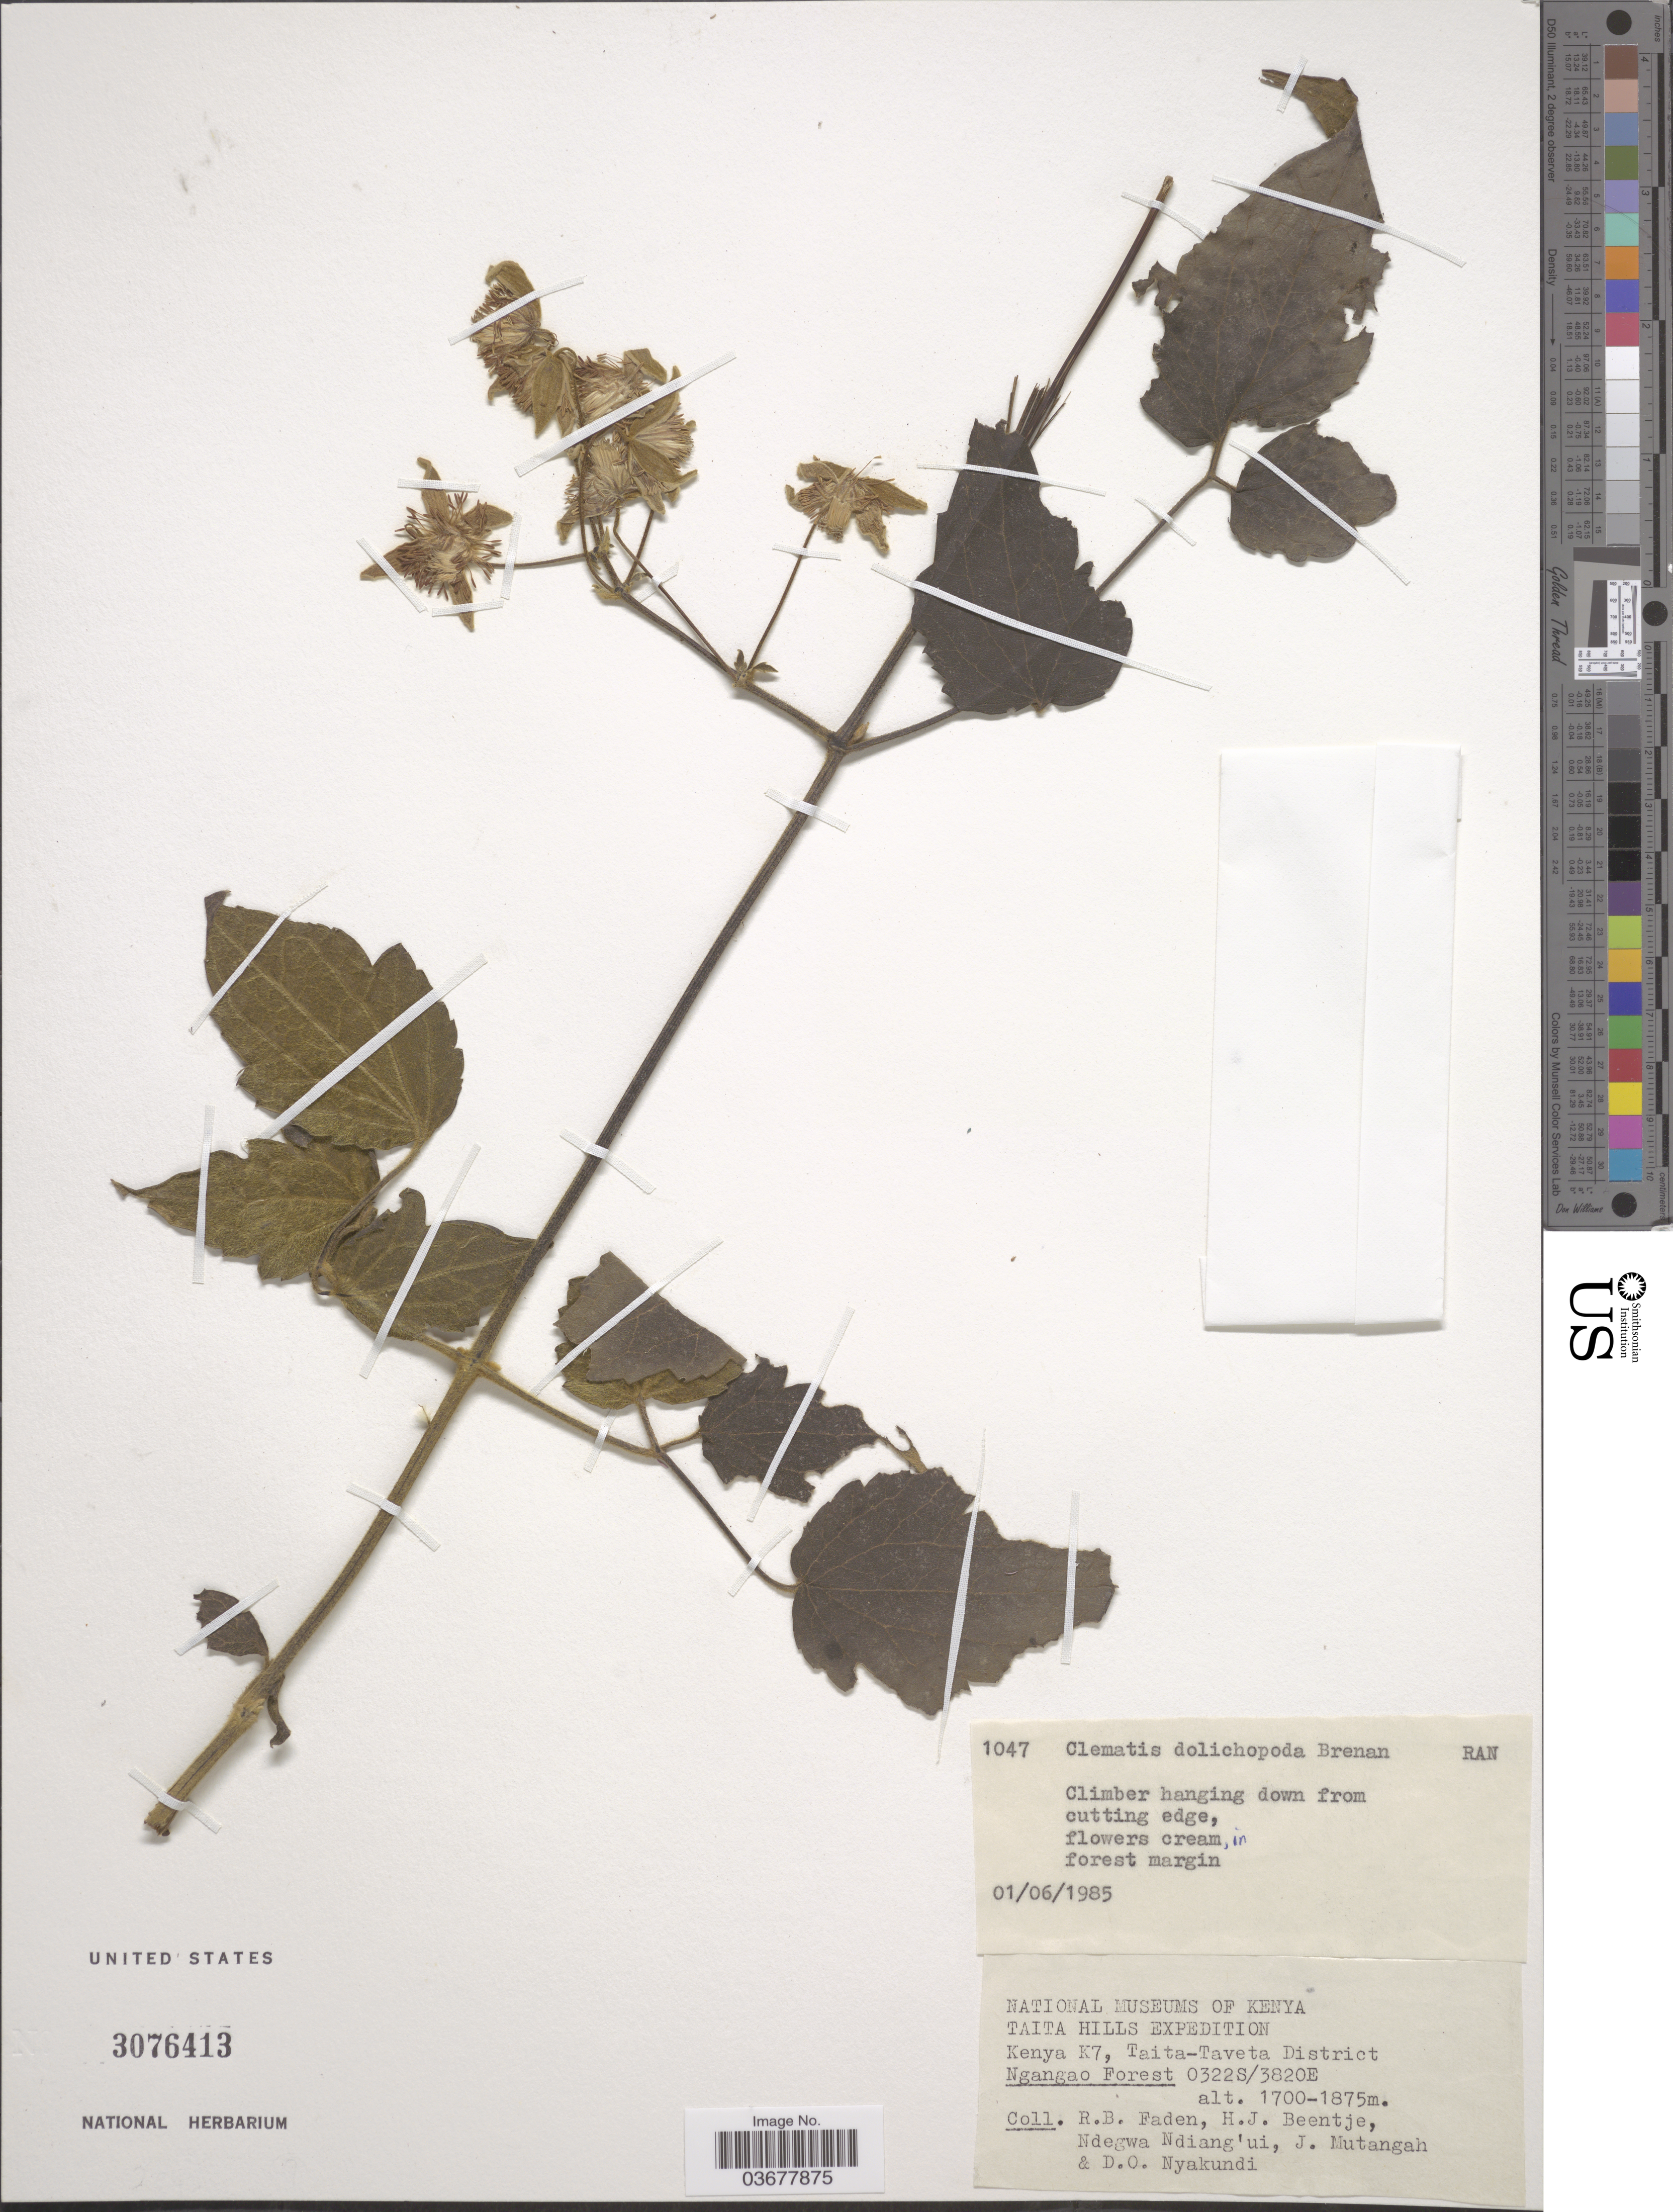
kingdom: Plantae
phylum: Tracheophyta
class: Magnoliopsida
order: Ranunculales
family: Ranunculaceae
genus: Clematis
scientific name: Clematis dolichopoda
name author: Brenan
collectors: R. B. Faden, H. J. Beentje, Ndegwa Ndiang'ui, J. Mutangah & D. Nyakundi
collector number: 1047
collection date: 1985-06-01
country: Kenya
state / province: Taita Taveta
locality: Kenya K7, Taita-Taveta District. Ngangao Forest.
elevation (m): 1700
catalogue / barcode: US 3076413